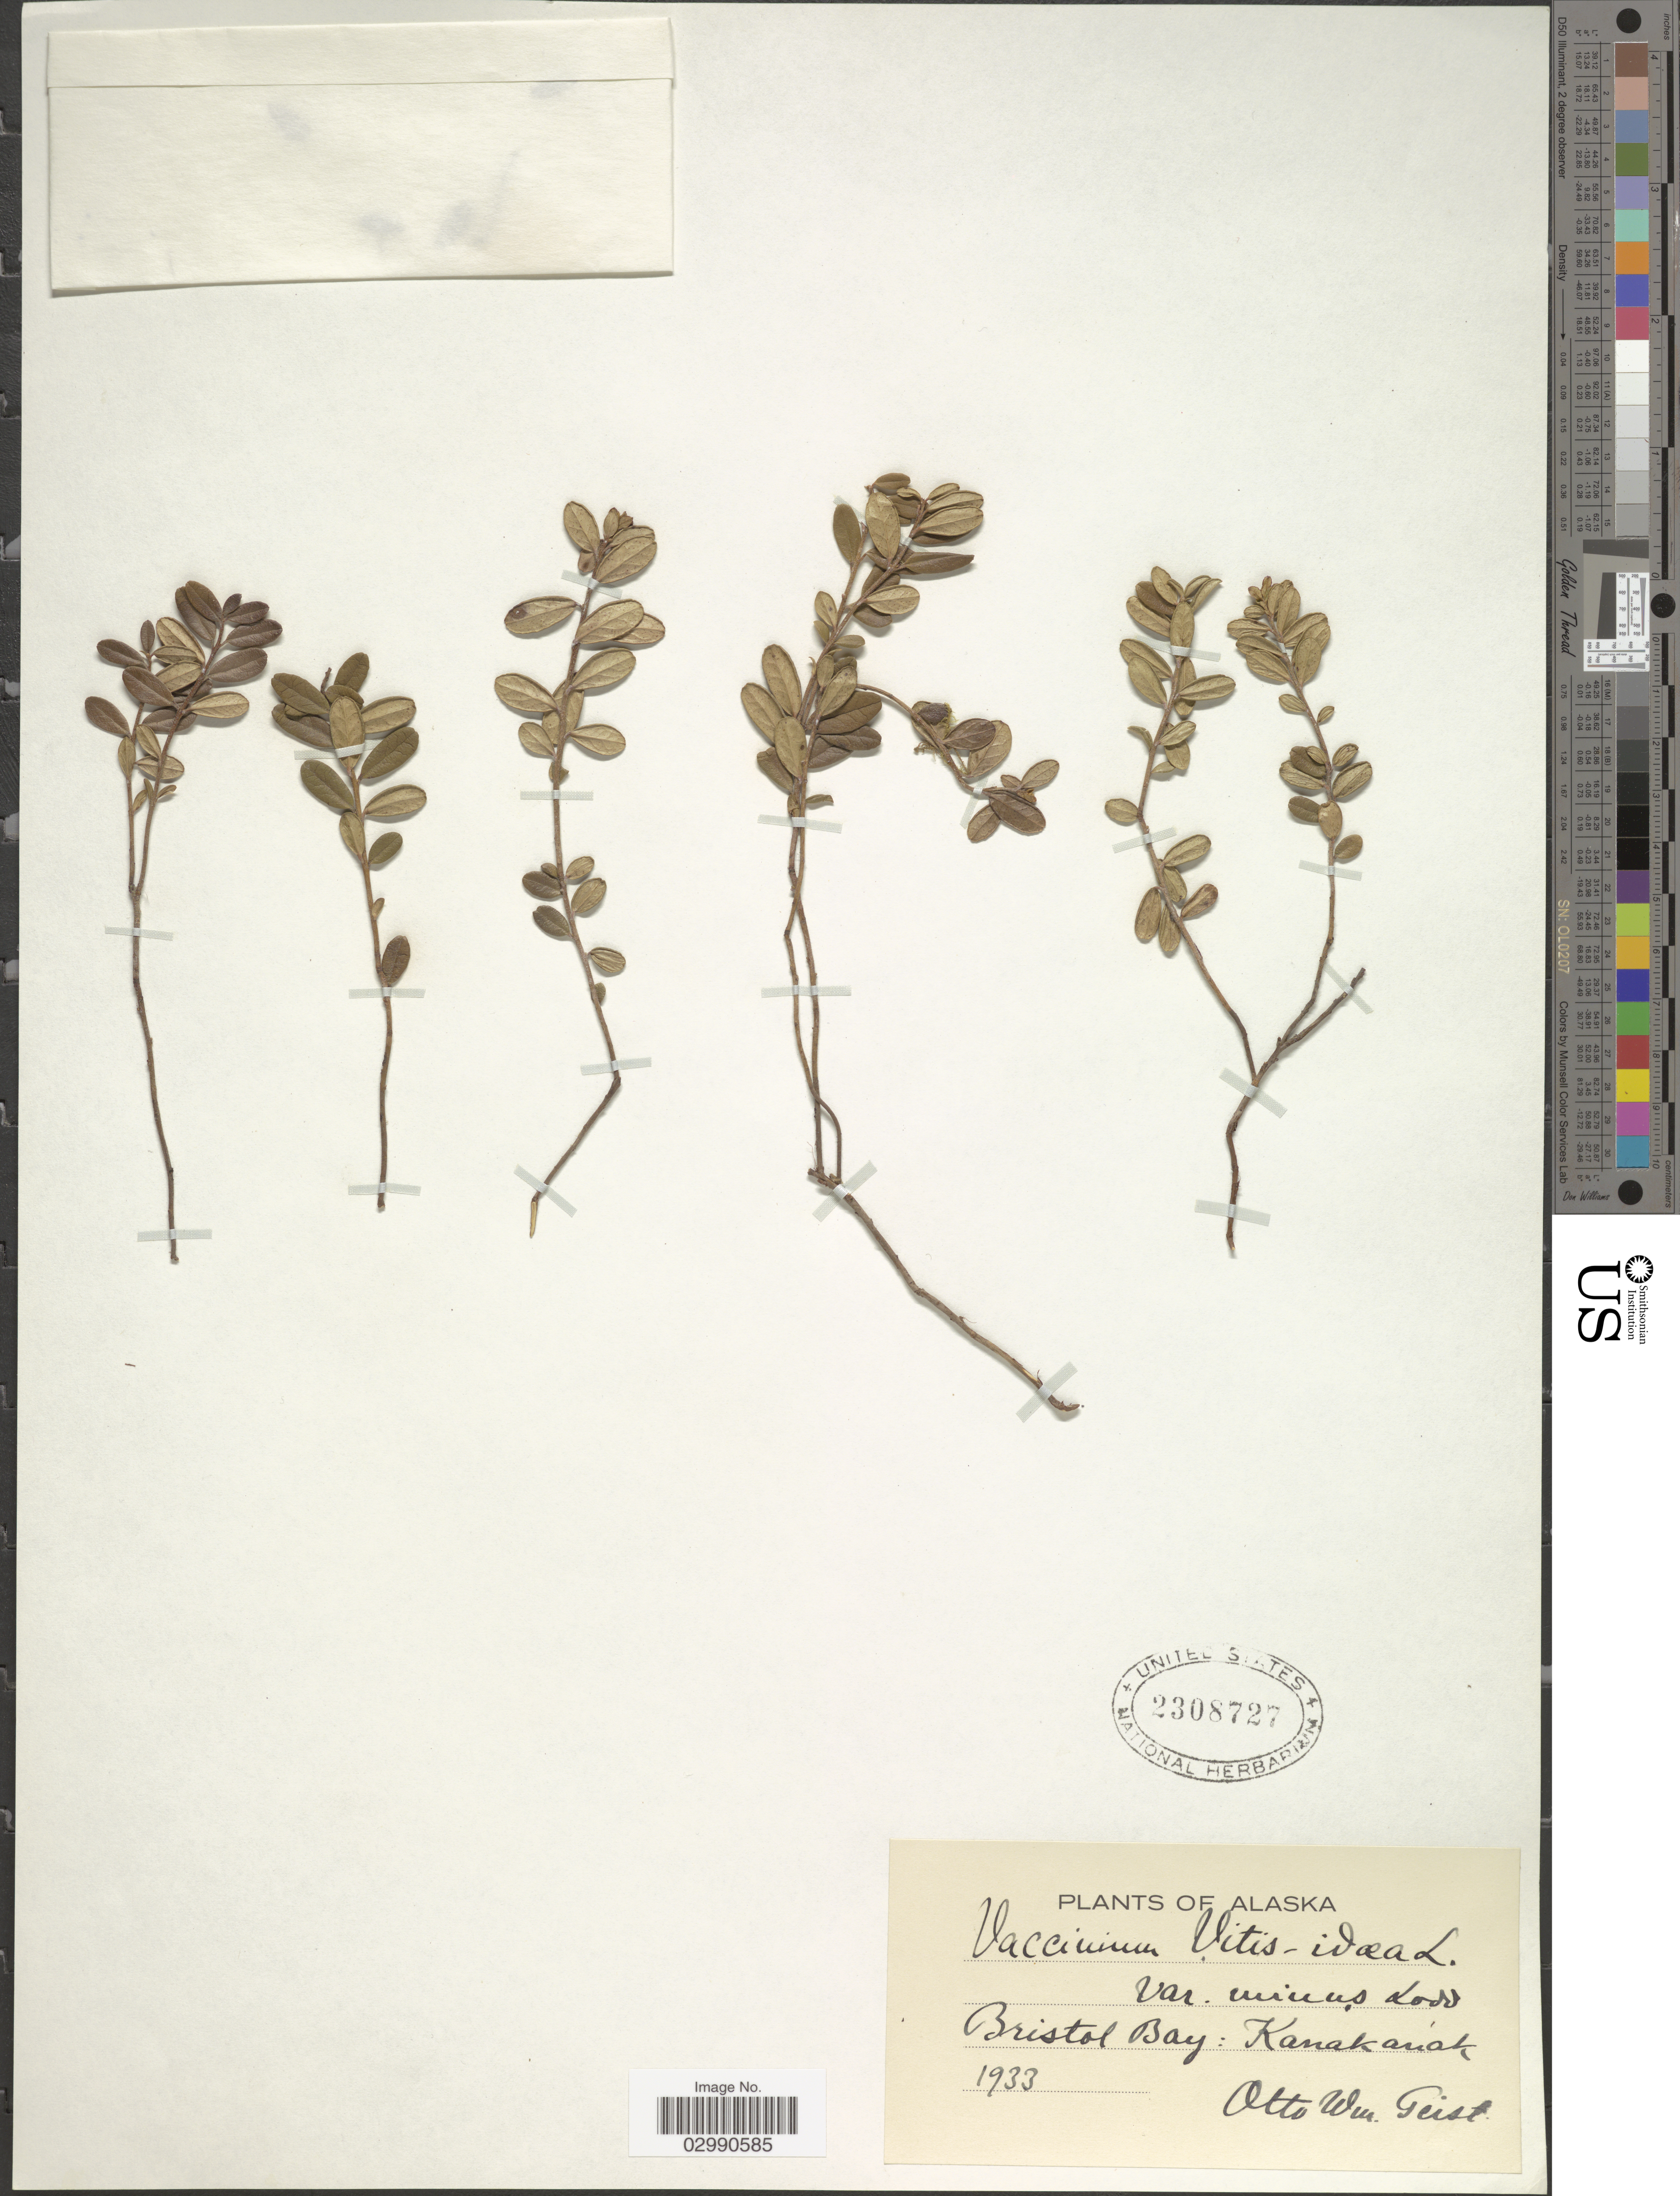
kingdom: Plantae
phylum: Tracheophyta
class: Magnoliopsida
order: Ericales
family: Ericaceae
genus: Vaccinium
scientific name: Vaccinium vitis-idaea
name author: L.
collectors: O. Geist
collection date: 1933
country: United States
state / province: Alaska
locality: Bristol Bay: Kanakanak.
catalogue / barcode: US 2308727